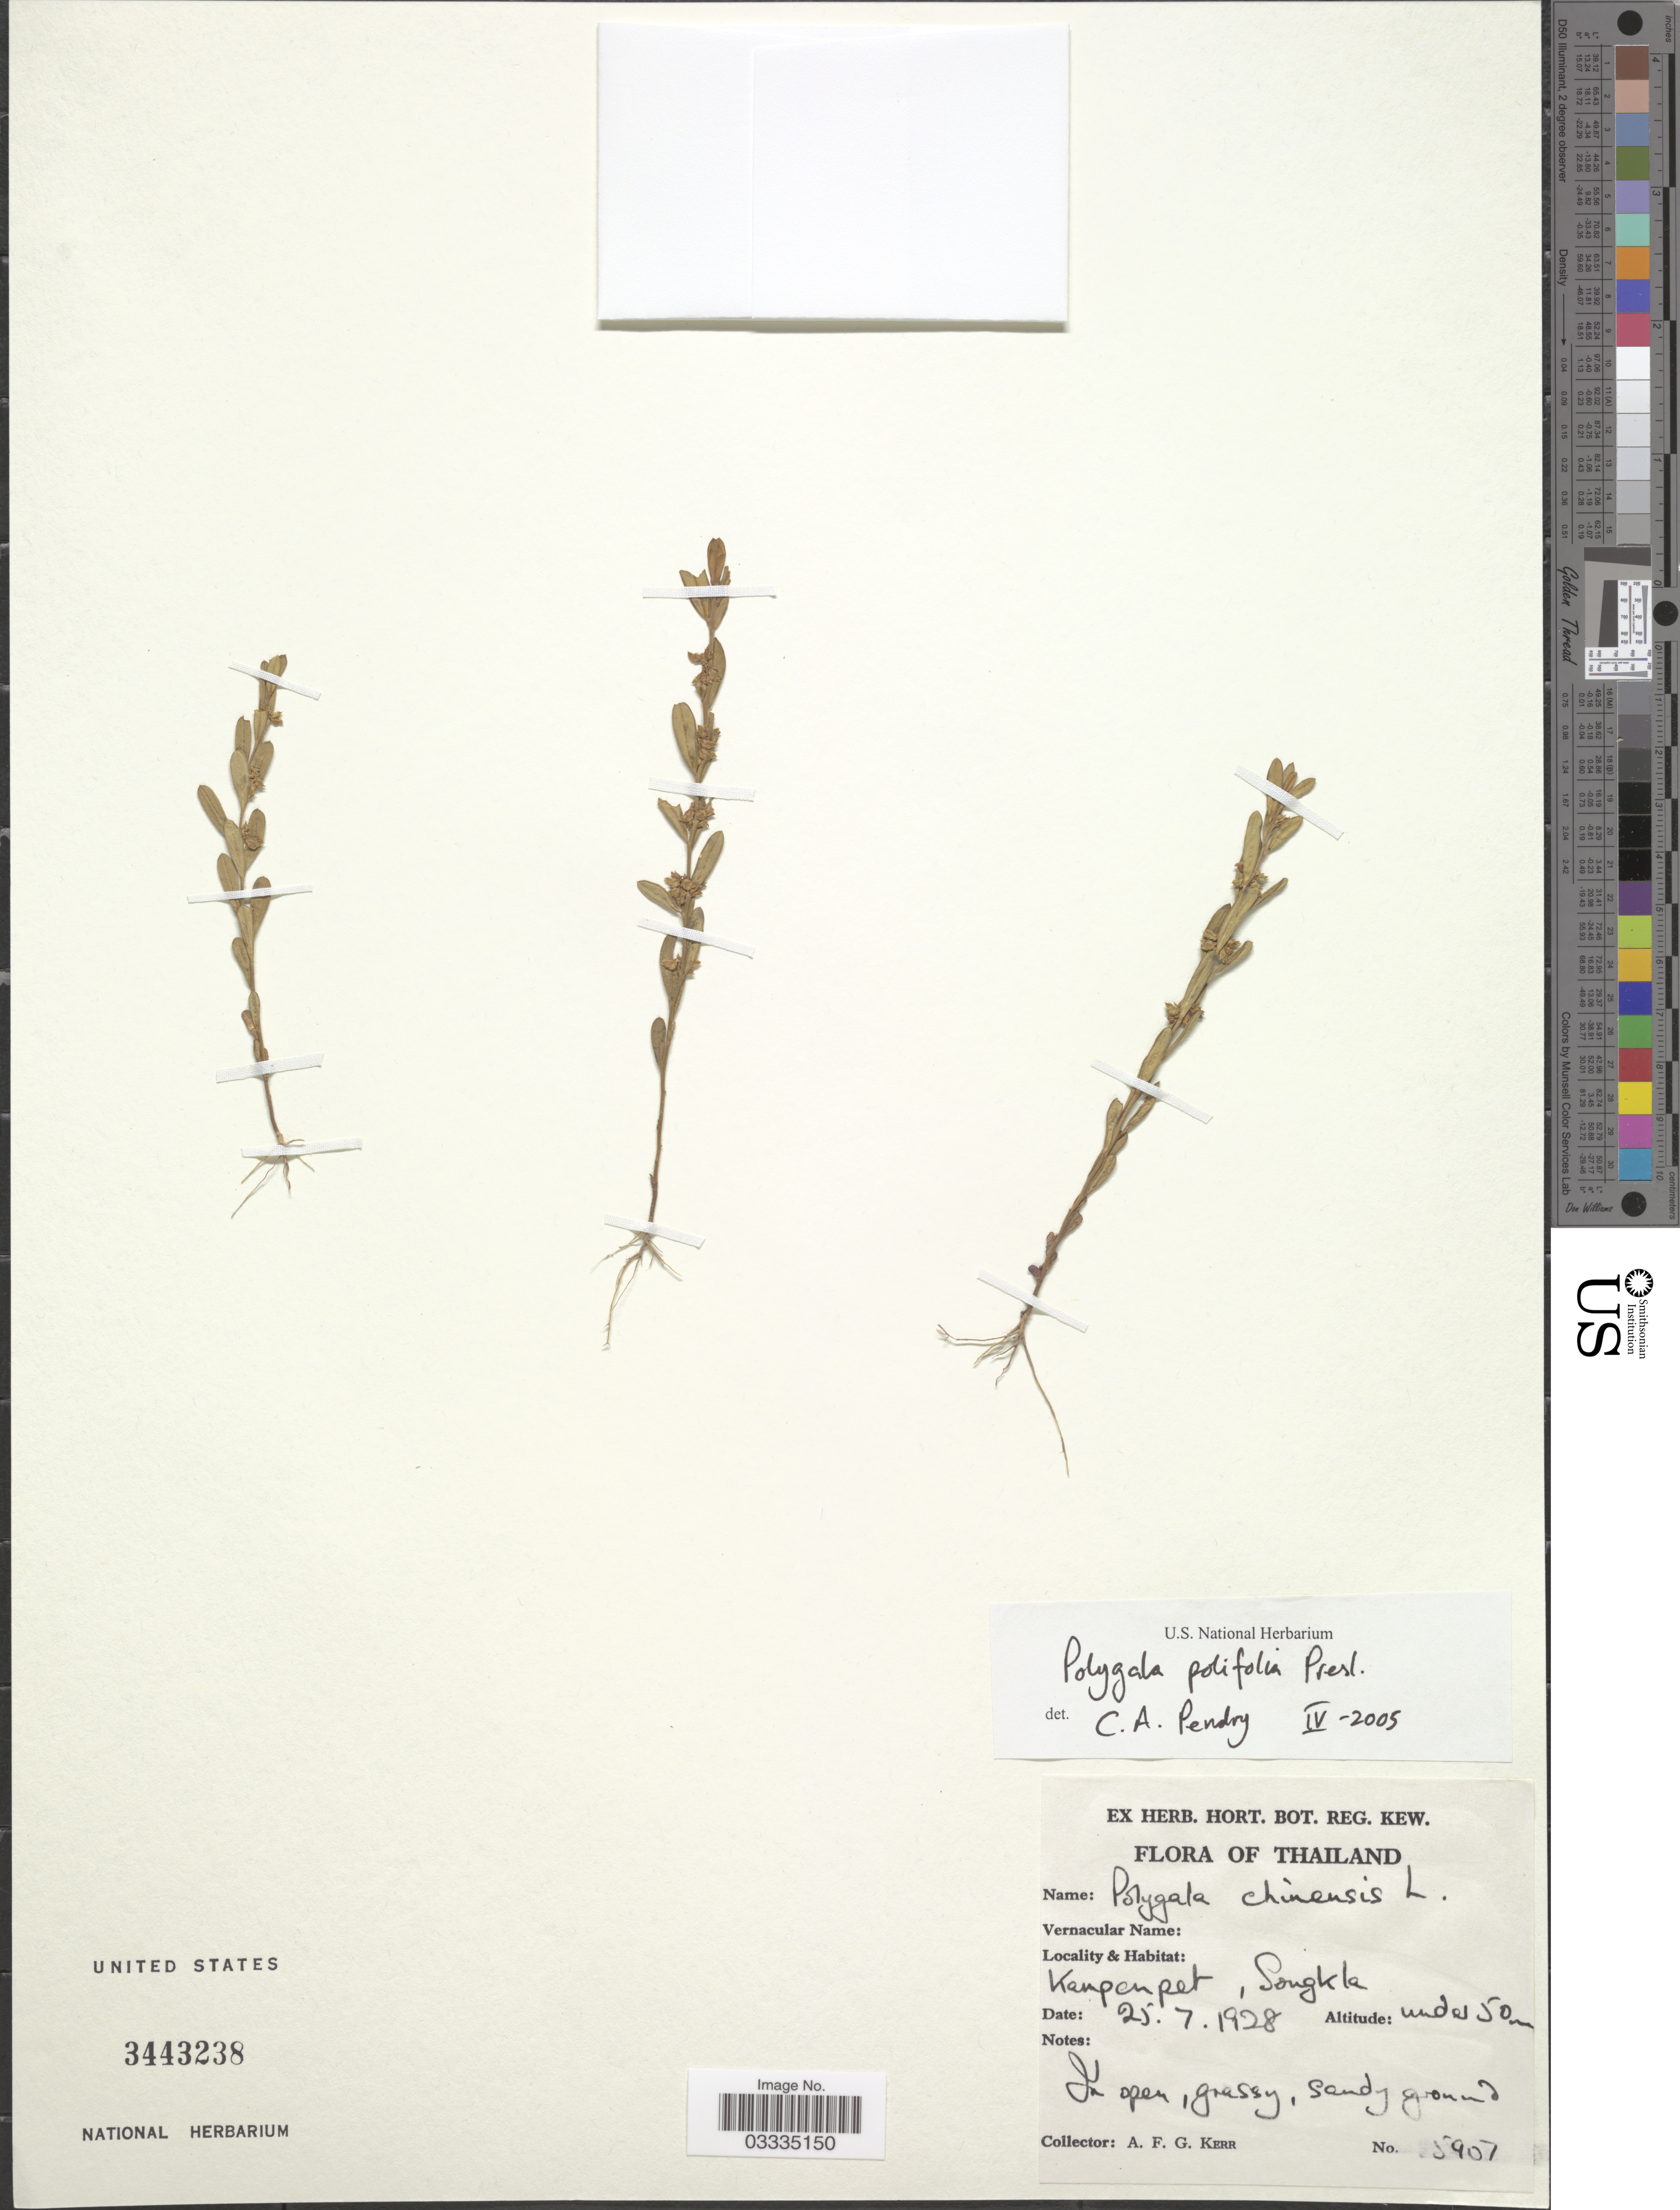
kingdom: Plantae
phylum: Tracheophyta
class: Magnoliopsida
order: Fabales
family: Polygalaceae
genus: Polygala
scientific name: Polygala polifolia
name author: C. Presl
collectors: A. F. G. Kerr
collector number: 5907*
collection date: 1928-07-25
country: Thailand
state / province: Songkhla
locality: Kampenpet, Songkla.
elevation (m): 50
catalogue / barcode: US 3443238